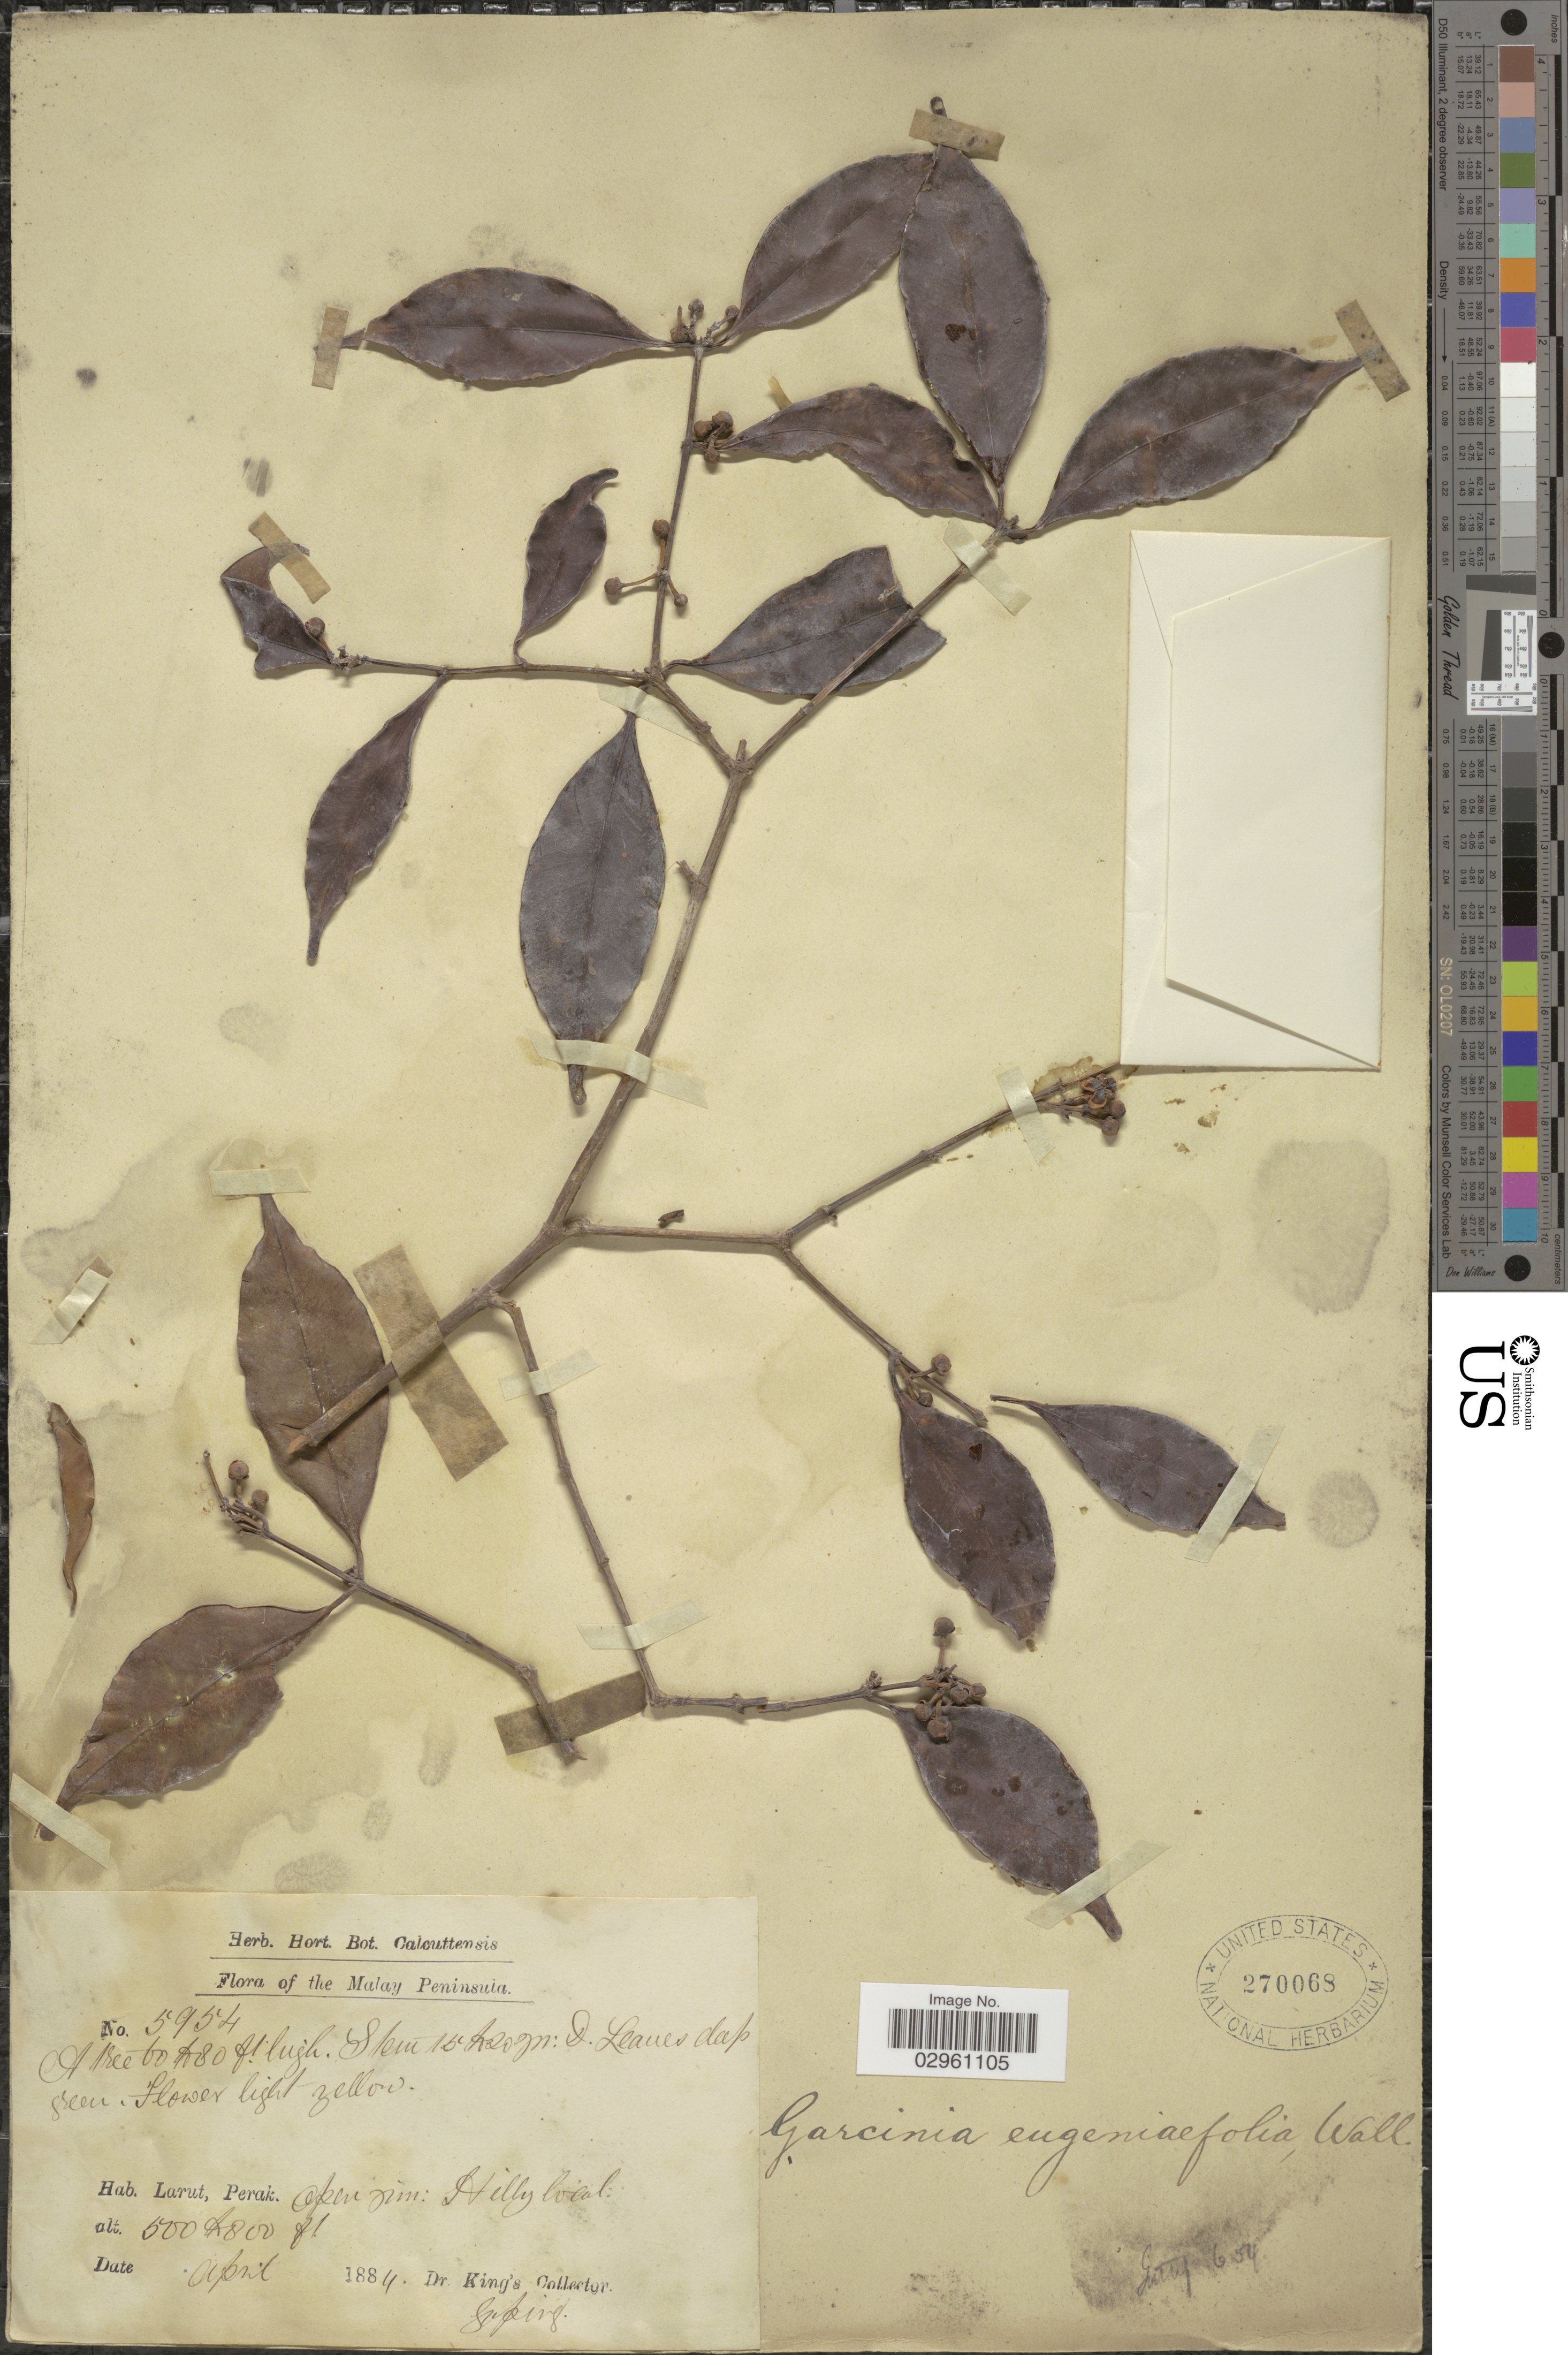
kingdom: Plantae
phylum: Tracheophyta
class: Magnoliopsida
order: Malpighiales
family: Clusiaceae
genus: Garcinia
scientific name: Garcinia eugeniifolia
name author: (Choisy) Wall. ex T. Anderson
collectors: Dr. King's collector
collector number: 5954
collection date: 1884-04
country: Malaysia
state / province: Perak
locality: The Malay Peninsula. Larut, Perak.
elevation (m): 152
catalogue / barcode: US 270068